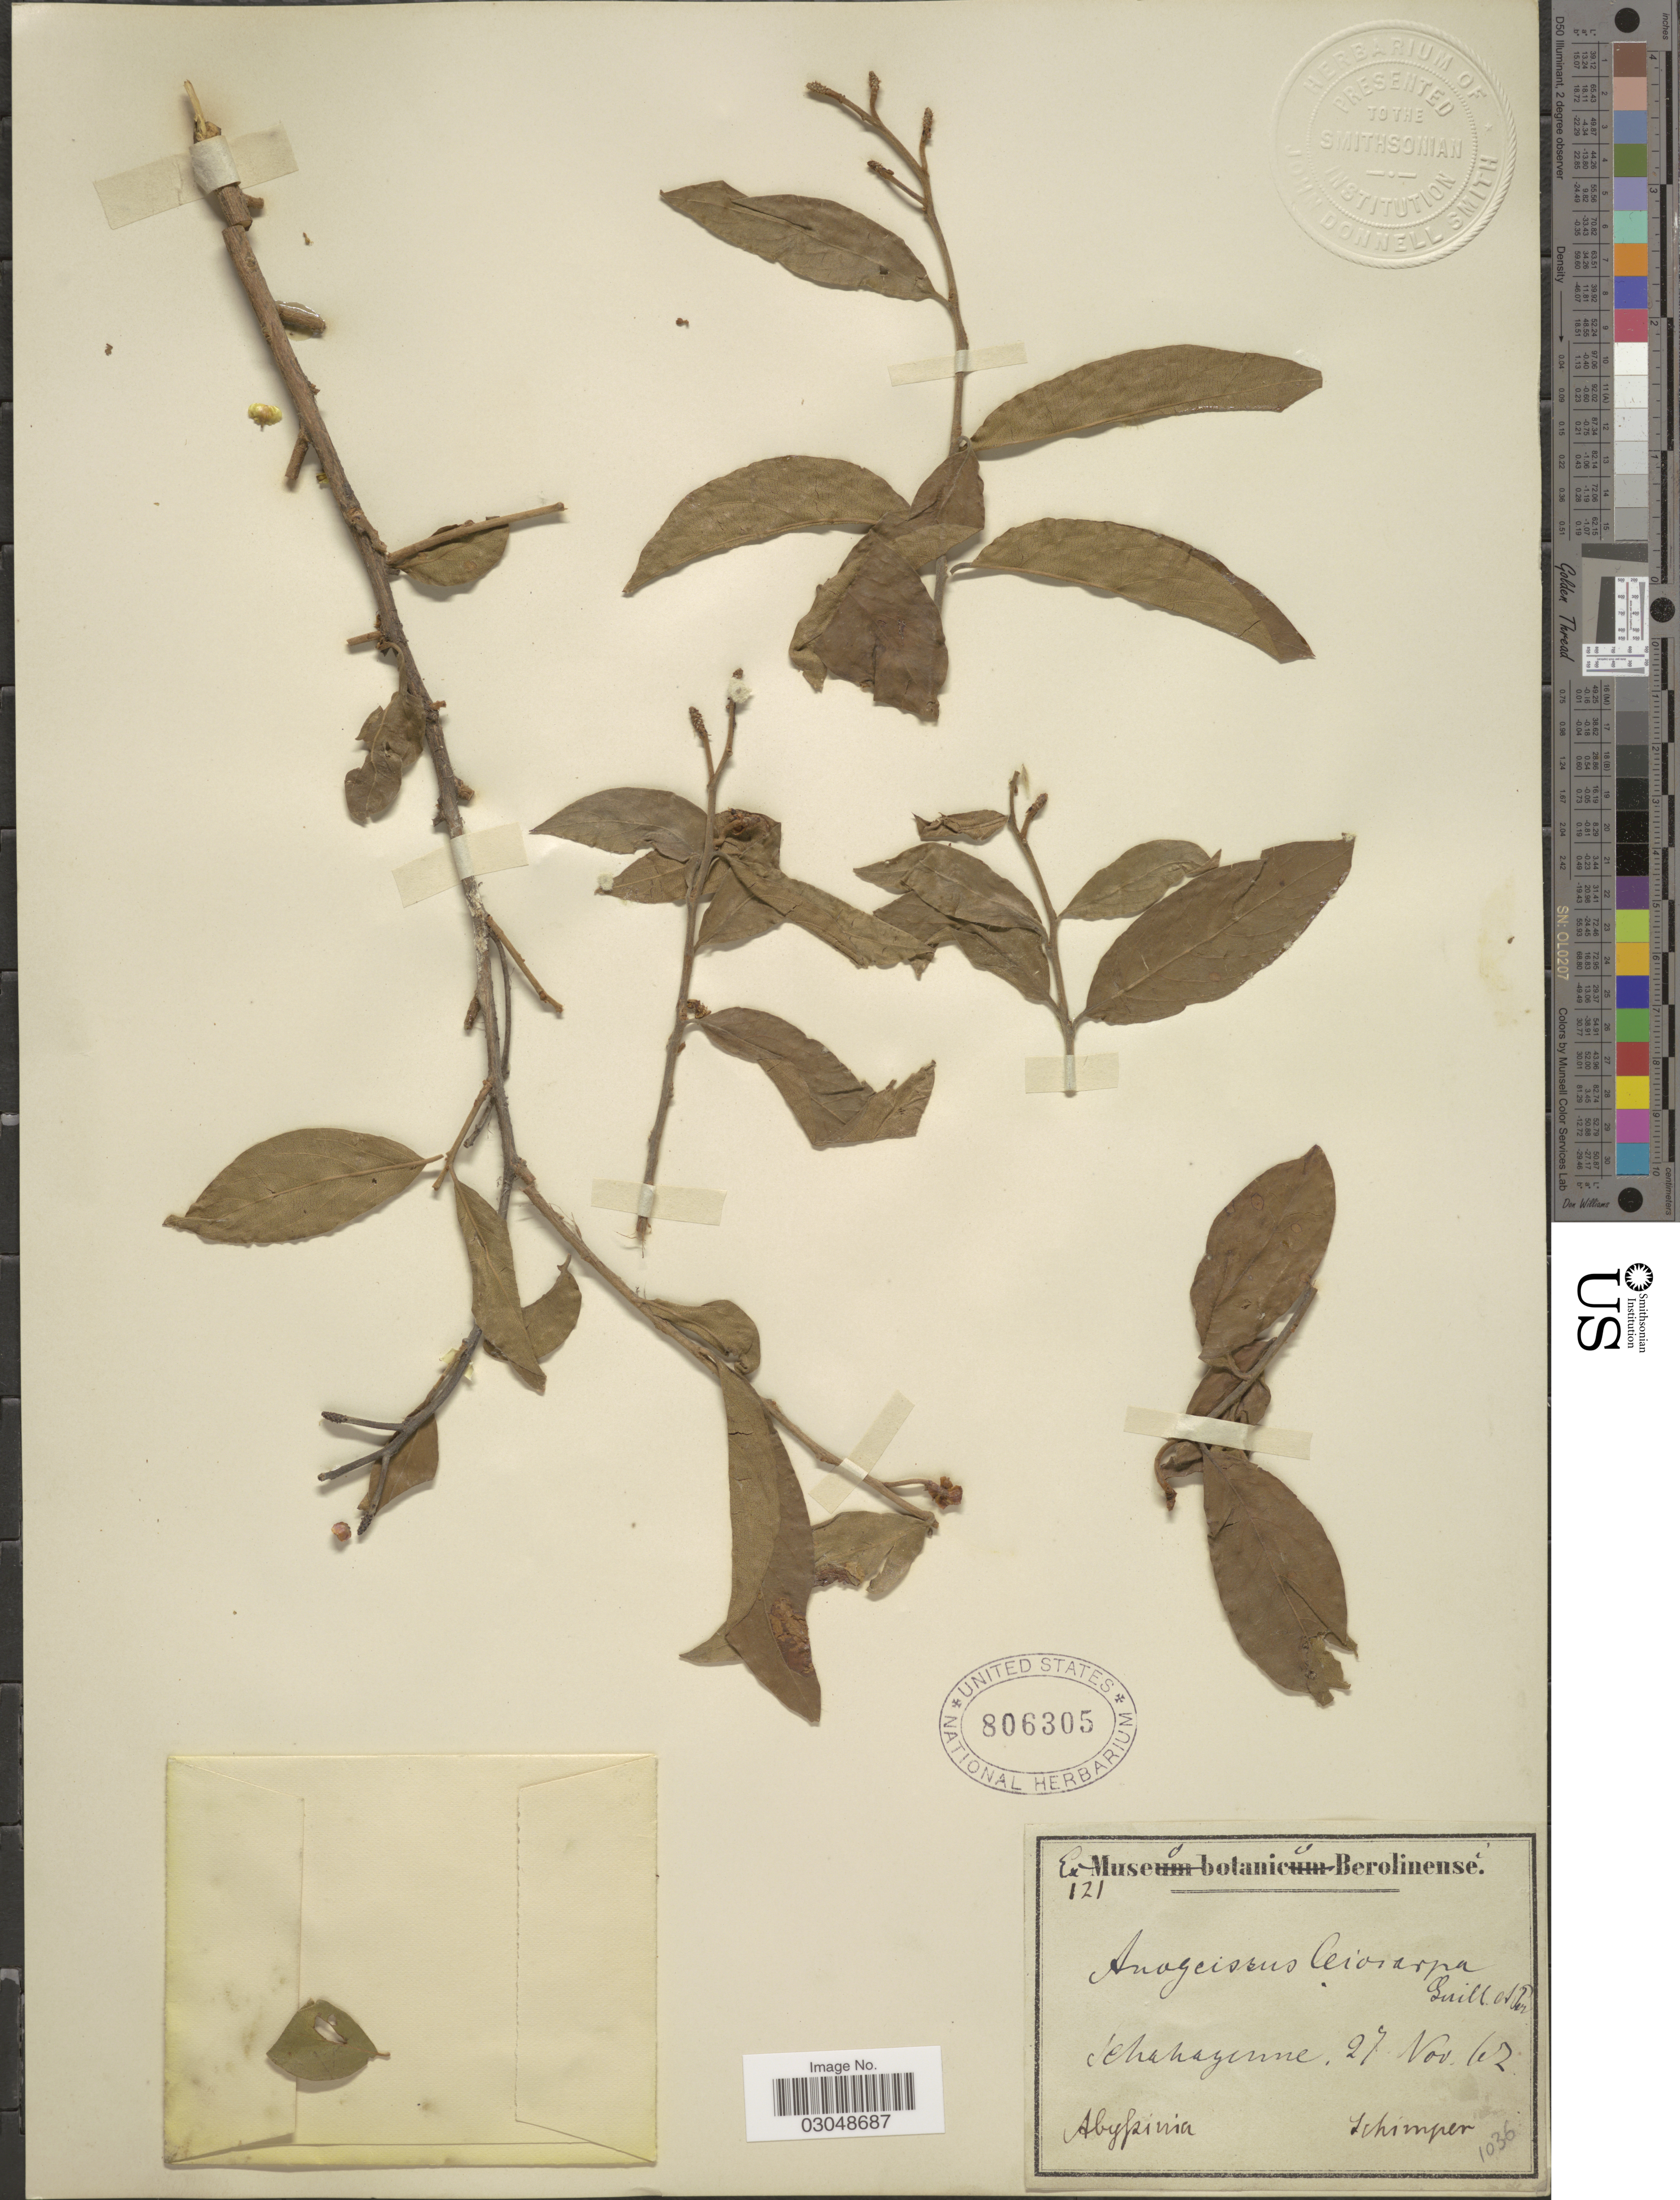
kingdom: Plantae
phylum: Tracheophyta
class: Magnoliopsida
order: Myrtales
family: Combretaceae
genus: Anogeissus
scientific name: Anogeissus leiocarpa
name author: (DC.) Guill. & Perr.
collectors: -. Schimper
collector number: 121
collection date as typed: Transcribed d/m/y: 27/11/62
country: Eritrea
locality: Abyssinia.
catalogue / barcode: US 806305